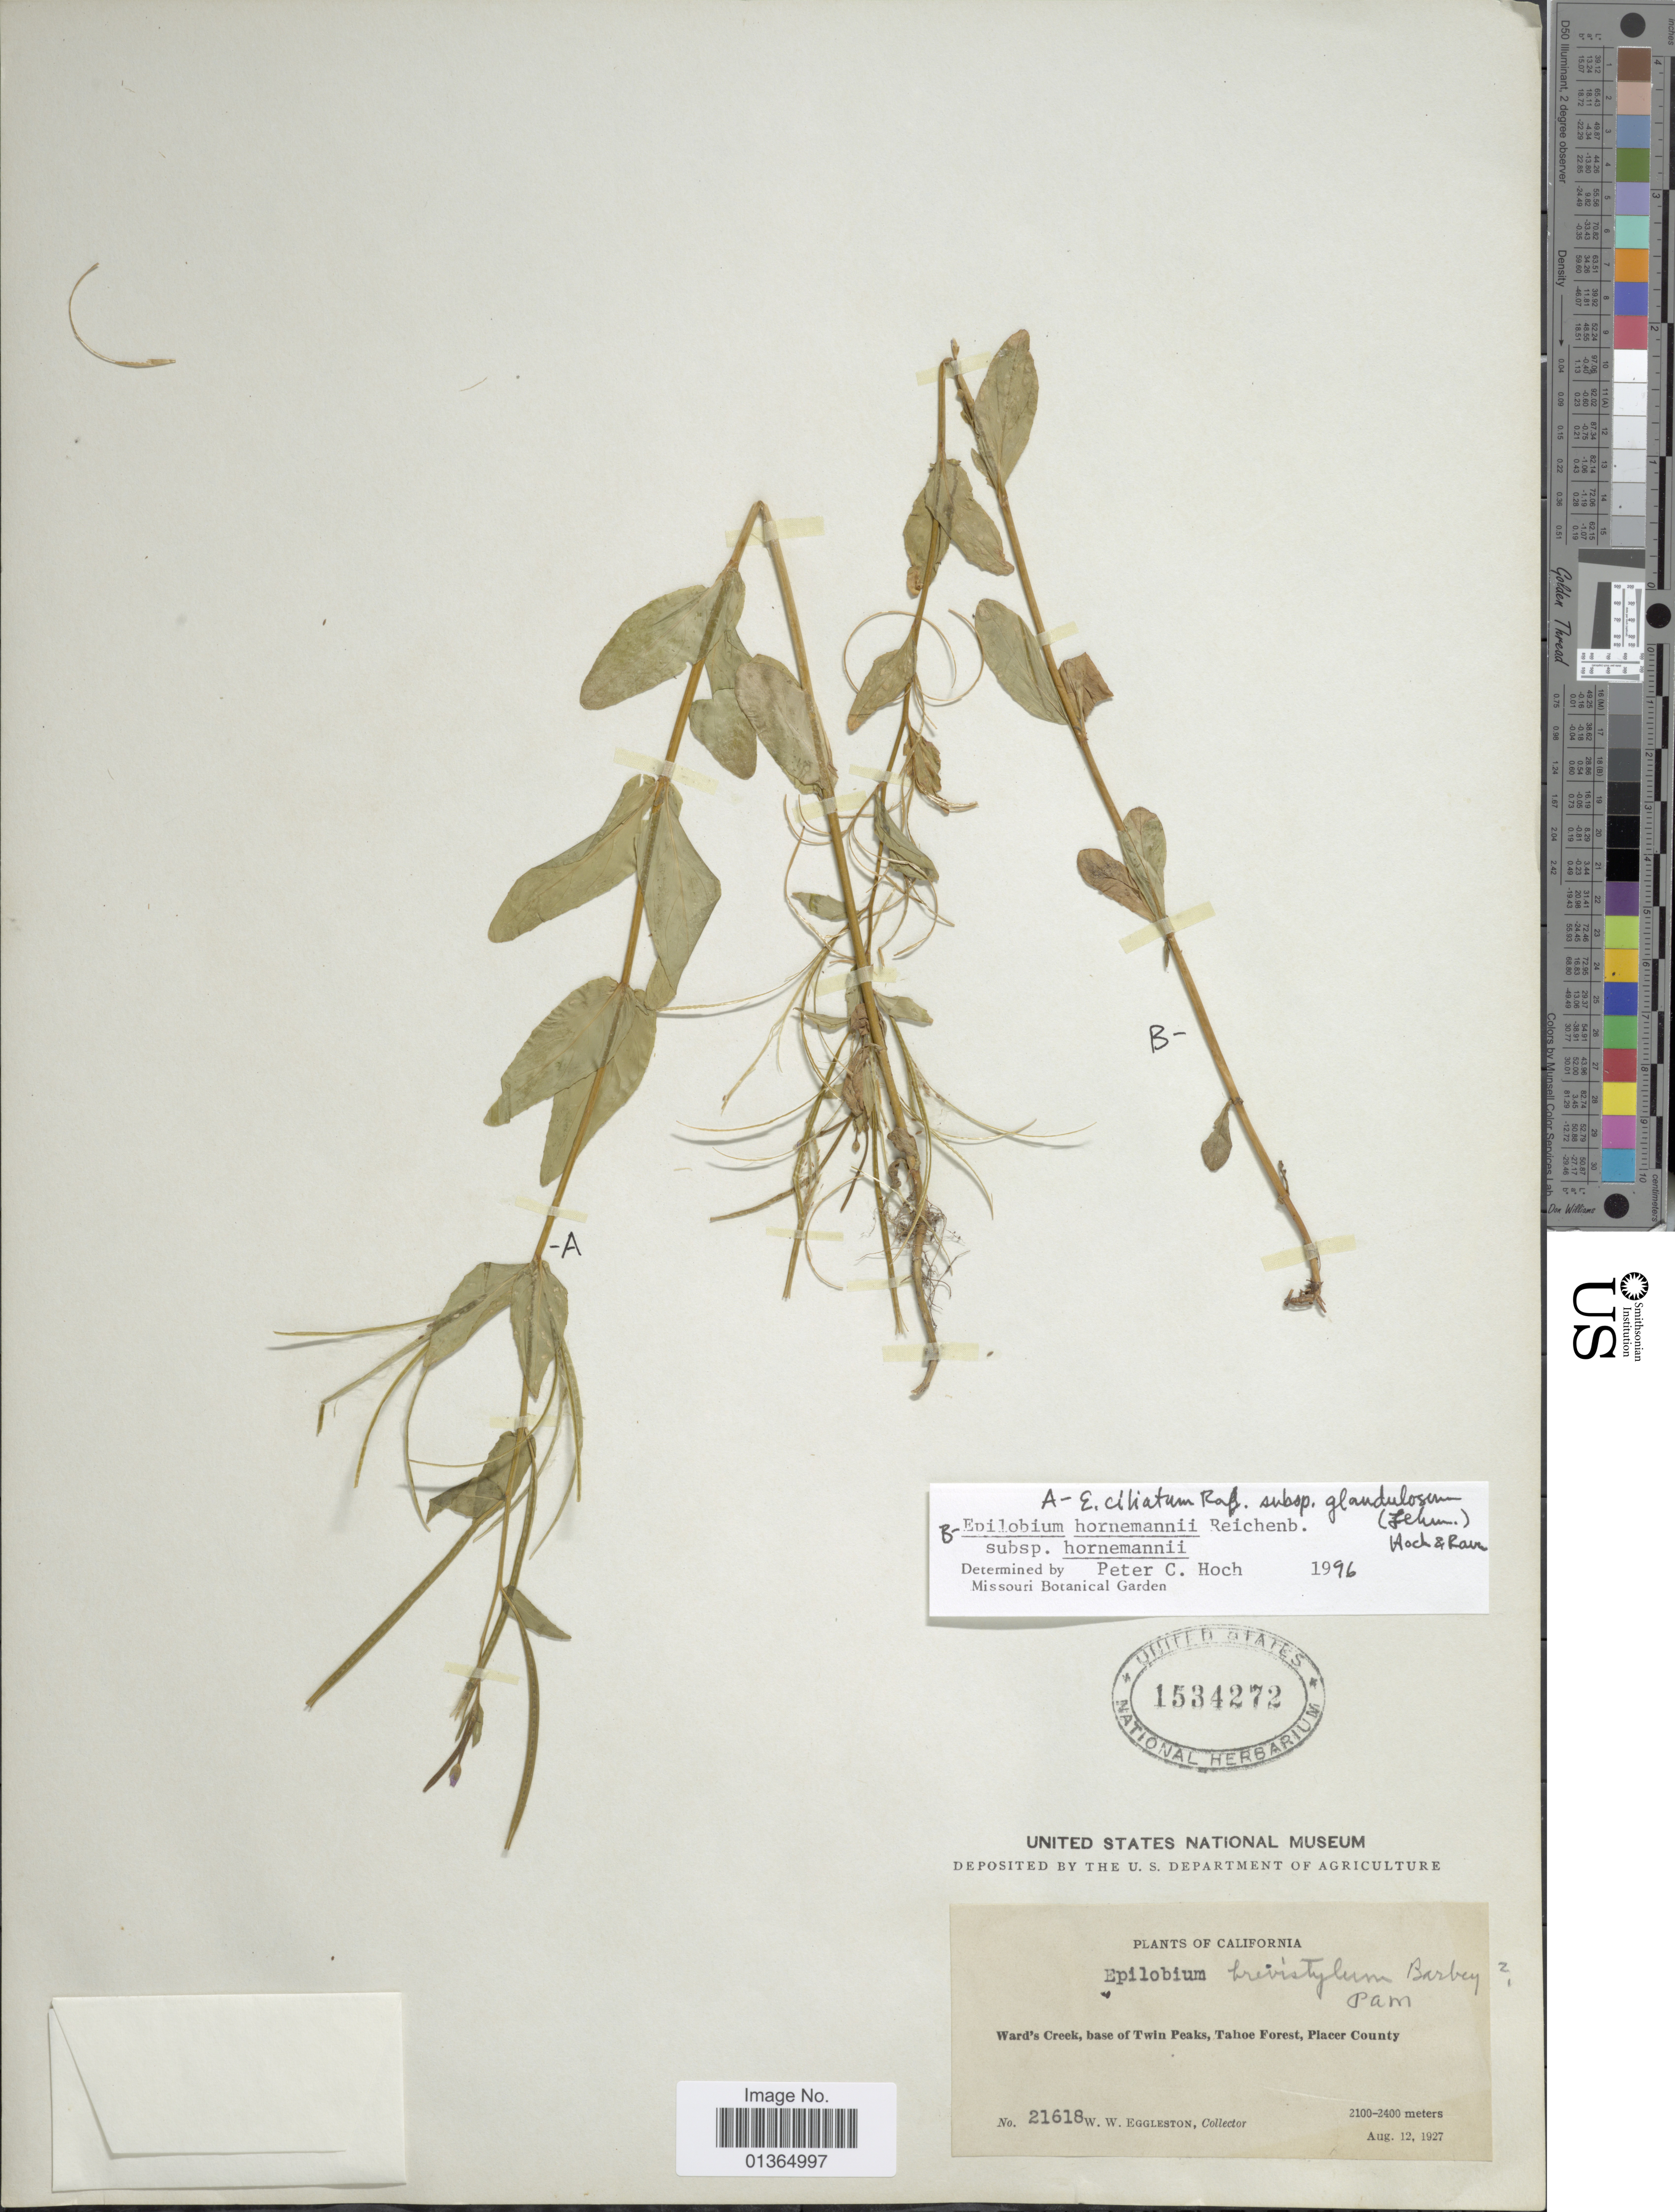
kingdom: Plantae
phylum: Tracheophyta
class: Magnoliopsida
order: Myrtales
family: Onagraceae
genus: Epilobium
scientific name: Epilobium hornemannii subsp. hornemannii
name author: Rchb.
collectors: W. W. Eggleston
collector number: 21618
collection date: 1927-08-12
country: United States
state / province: California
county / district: Placer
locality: Ward's Creek, base of Twin Peaks, Tahoe Forest, Placer County.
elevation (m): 2100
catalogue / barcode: US 1534272